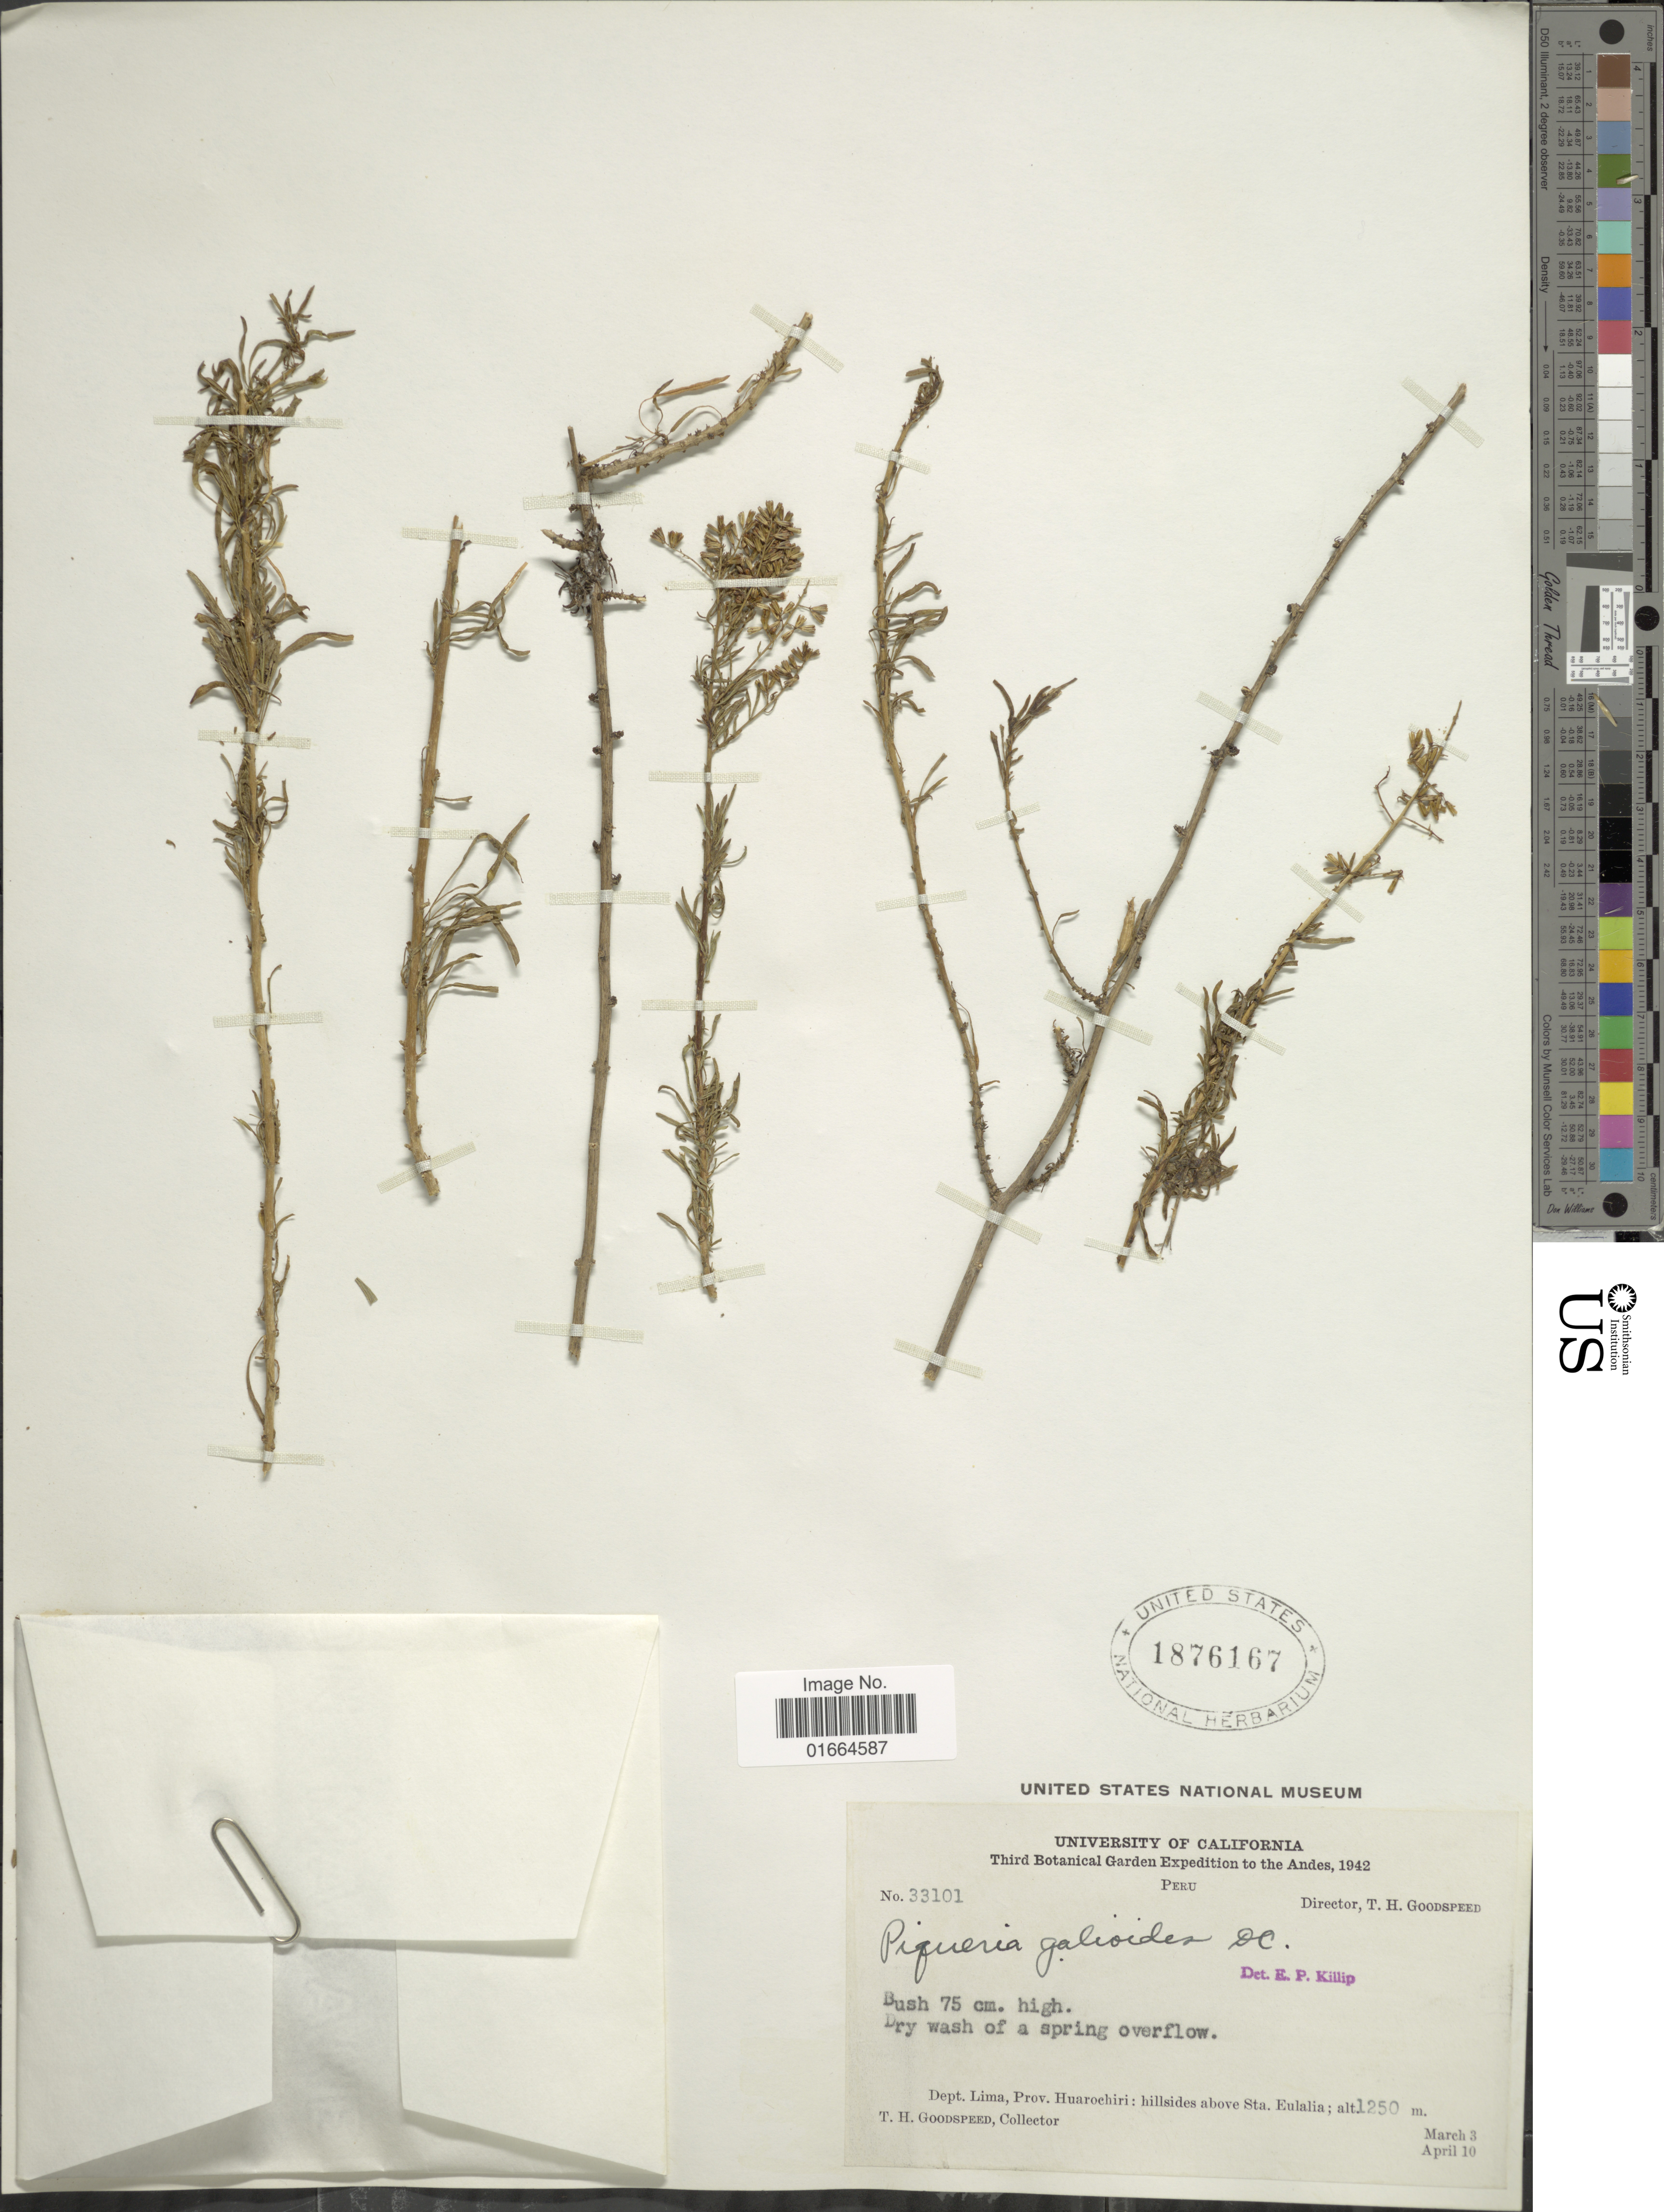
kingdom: Plantae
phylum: Tracheophyta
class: Magnoliopsida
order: Asterales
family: Asteraceae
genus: Ophryosporus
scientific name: Ophryosporus galioides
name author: (DC.) R.M. King & H. Rob.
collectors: T. Goodspeed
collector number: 33101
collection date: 1942-03-03/1942-04-10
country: Peru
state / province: Lima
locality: Dept. Lima, Prov. Huarochiri; hillsides above Sta. Eulalia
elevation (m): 1250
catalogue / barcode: US 1876167